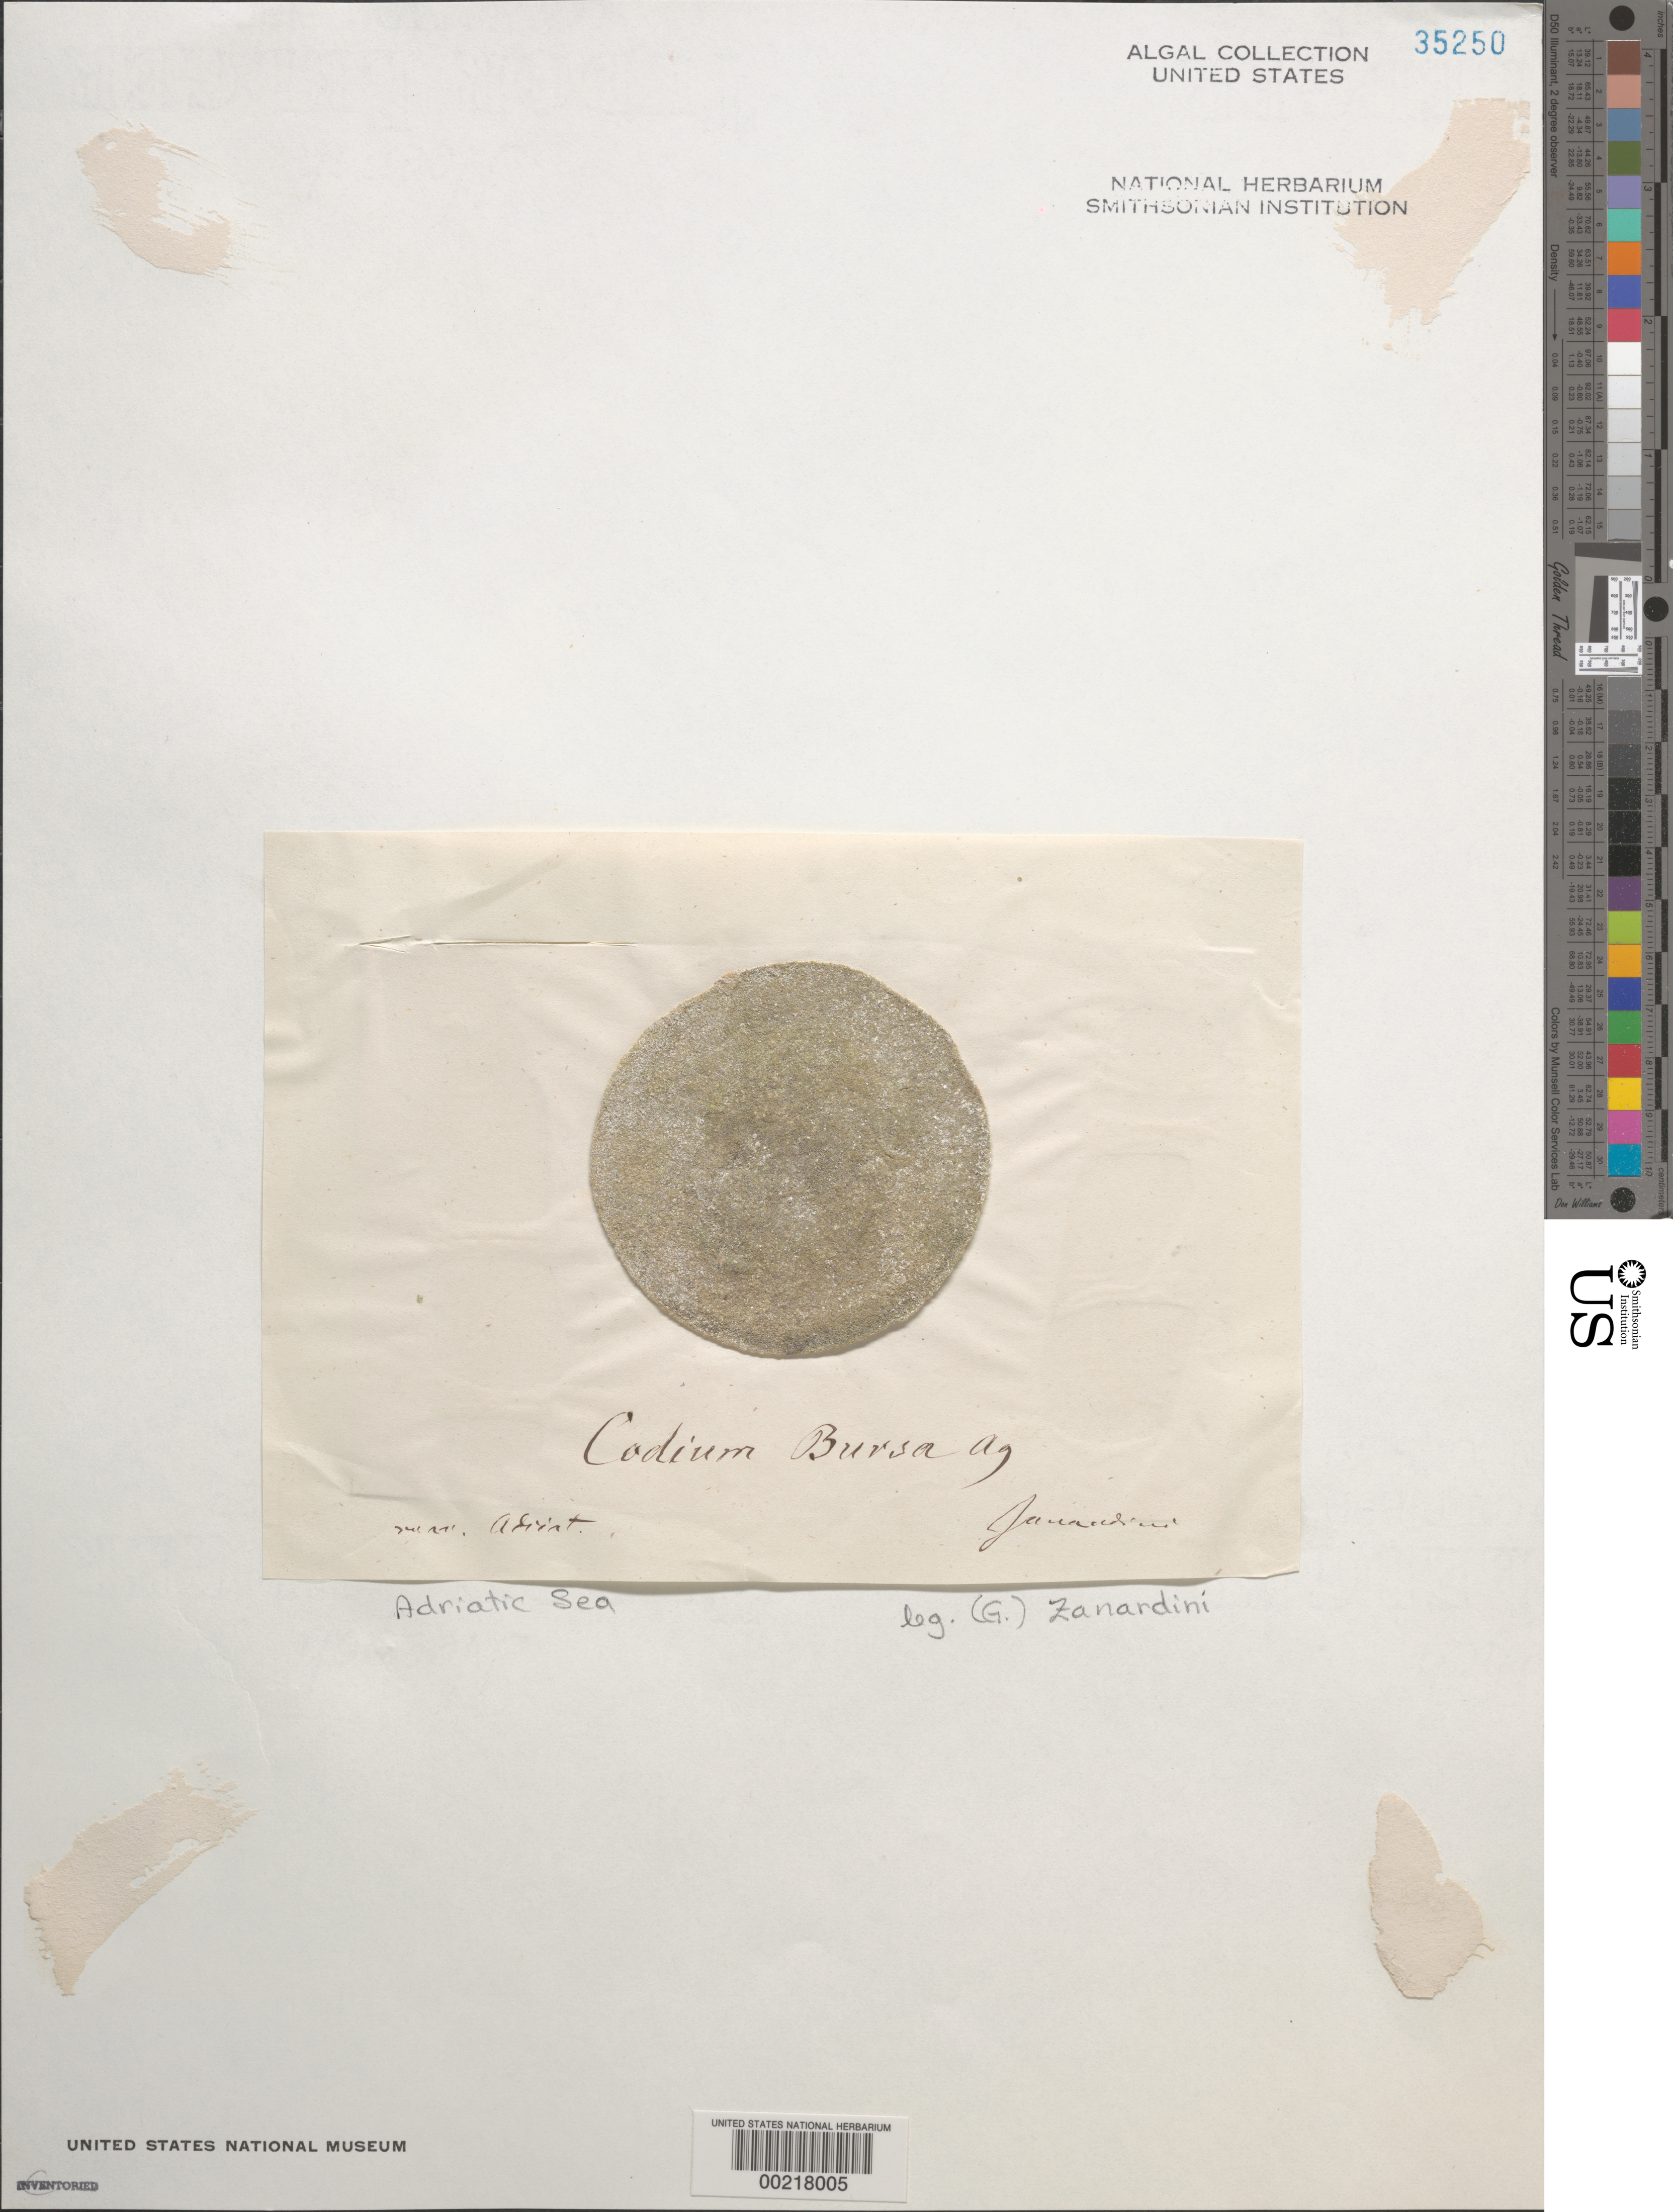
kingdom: Plantae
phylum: Chlorophyta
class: Ulvophyceae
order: Bryopsidales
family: Codiaceae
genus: Codium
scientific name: Codium bursa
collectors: G. Zanardini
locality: Adriatic sea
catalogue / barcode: US 35250